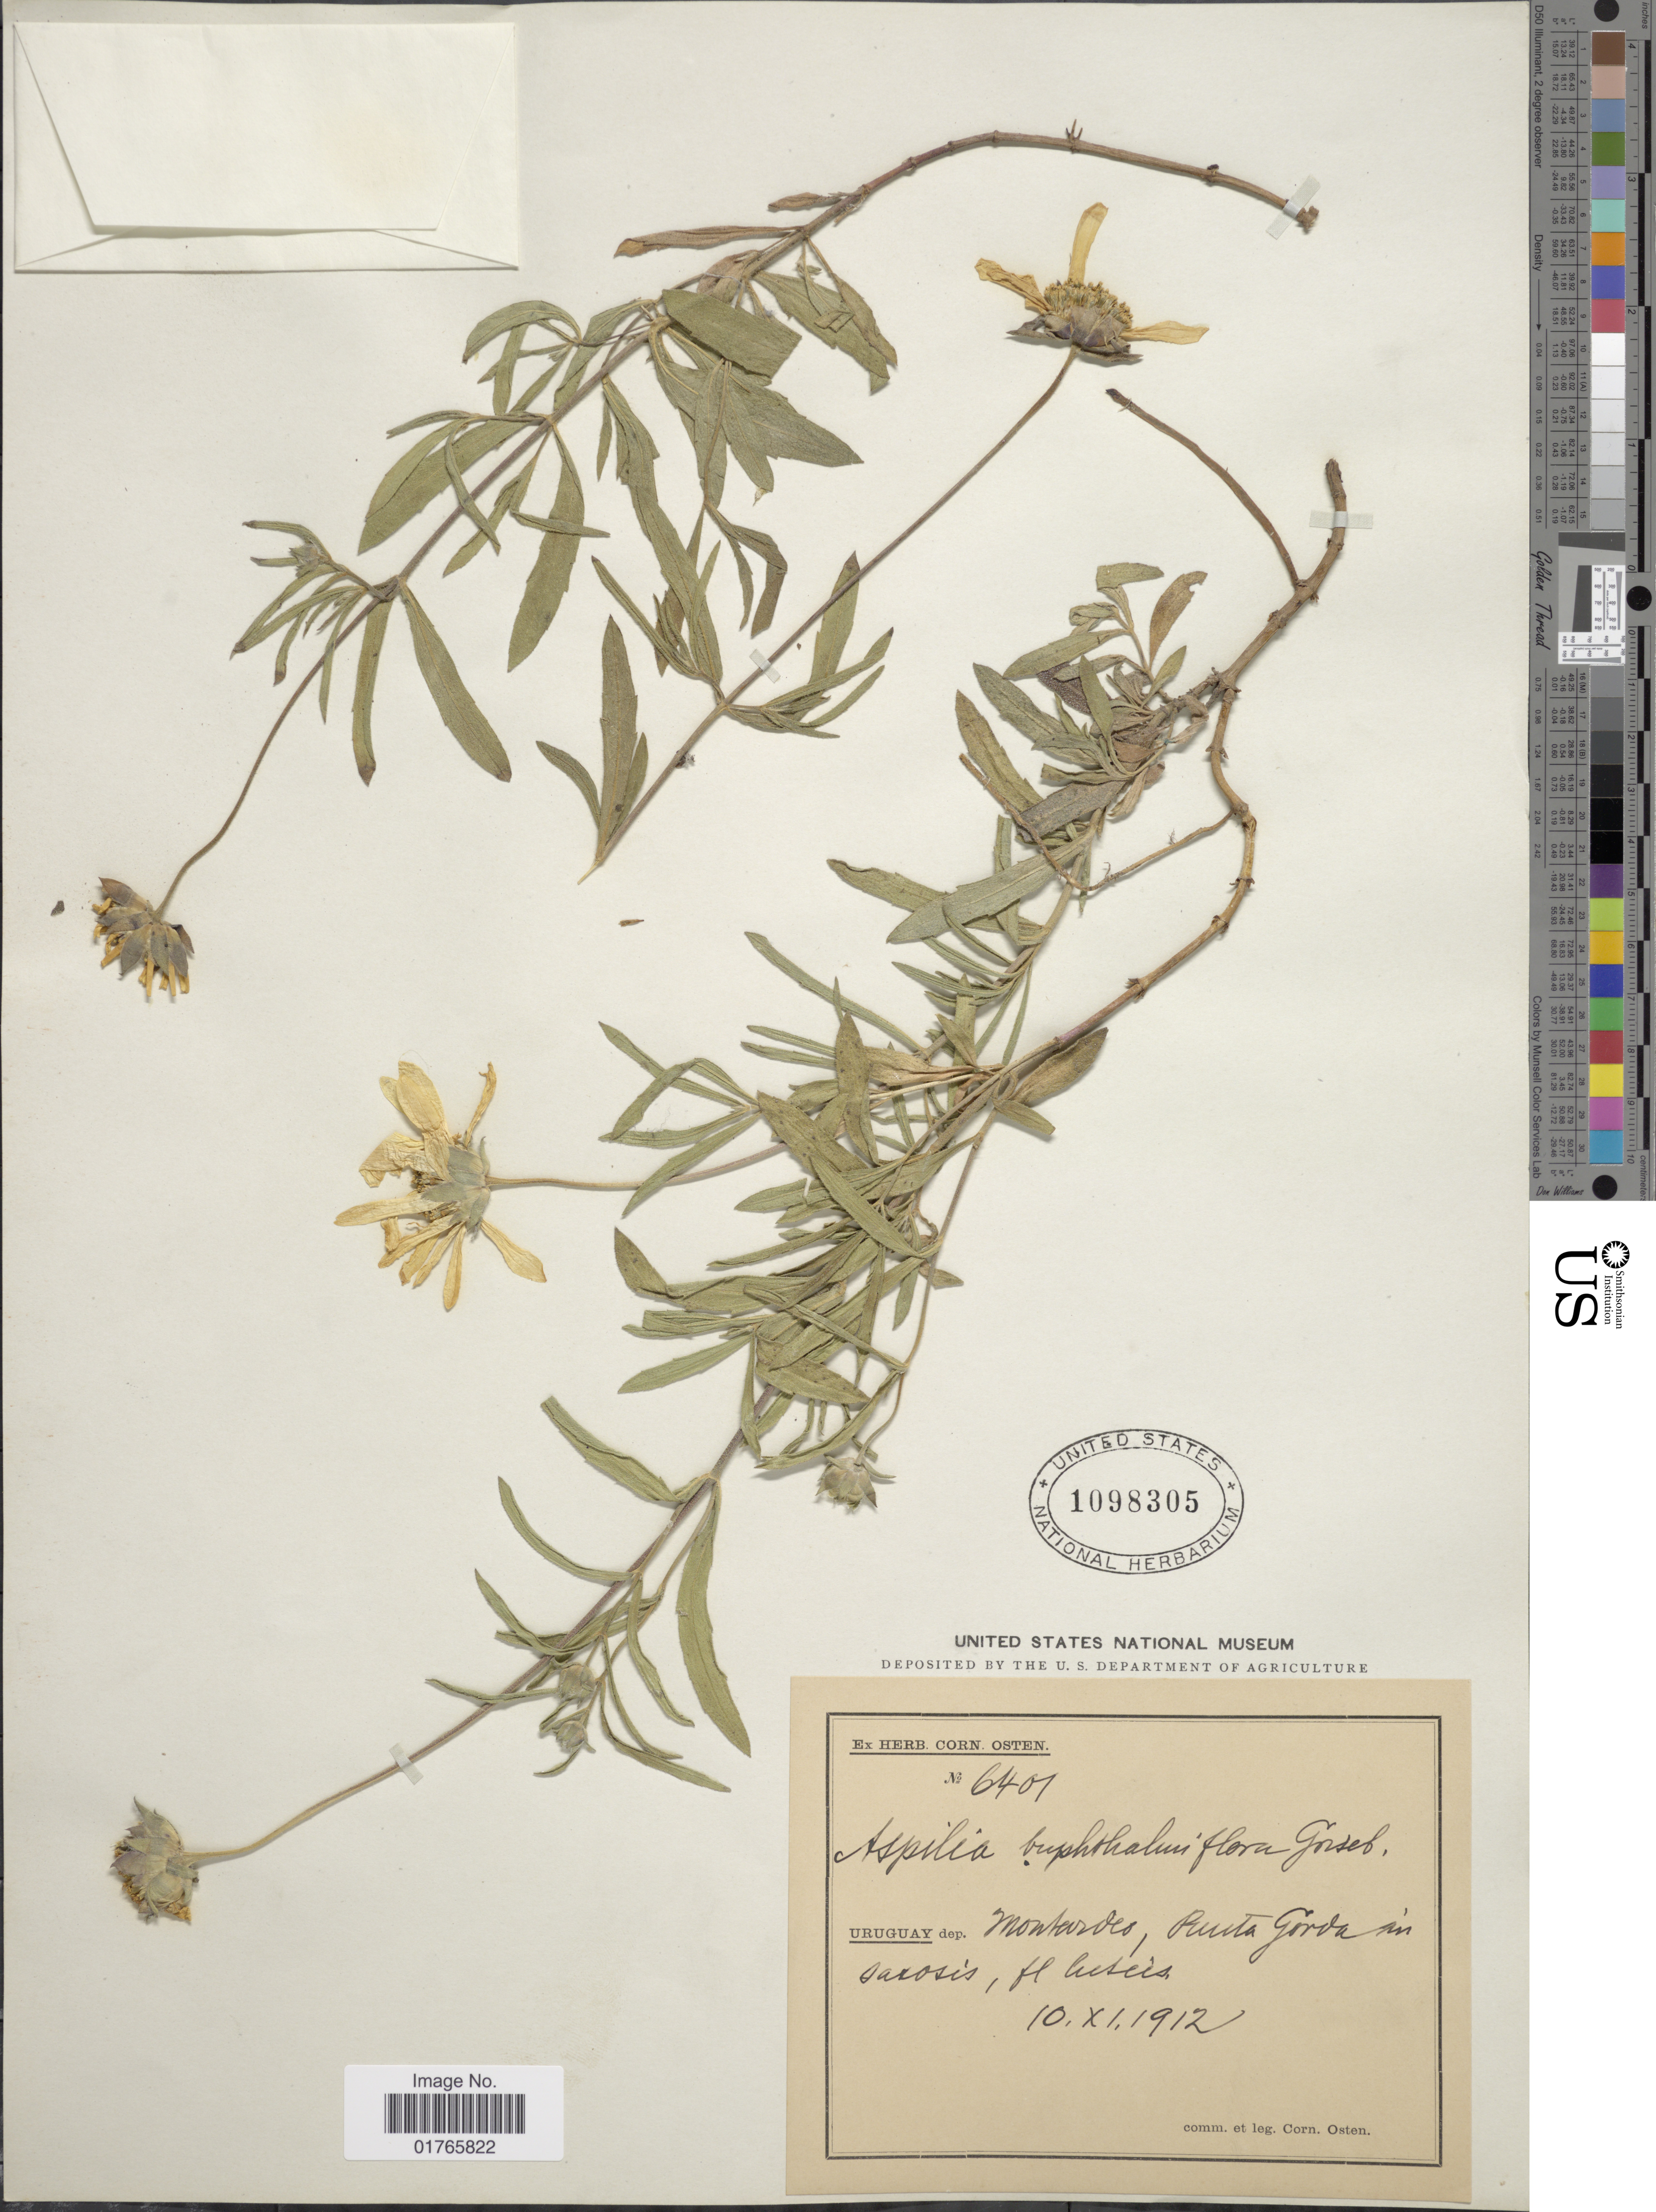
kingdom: Plantae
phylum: Tracheophyta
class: Magnoliopsida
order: Asterales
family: Asteraceae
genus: Aspilia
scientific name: Aspilia montividensis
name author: (Spreng.) Baker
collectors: C. Osten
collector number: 6401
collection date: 1912-11-10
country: Uruguay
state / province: Montevideo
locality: Punta Gorda in saxosis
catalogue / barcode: US 1098305